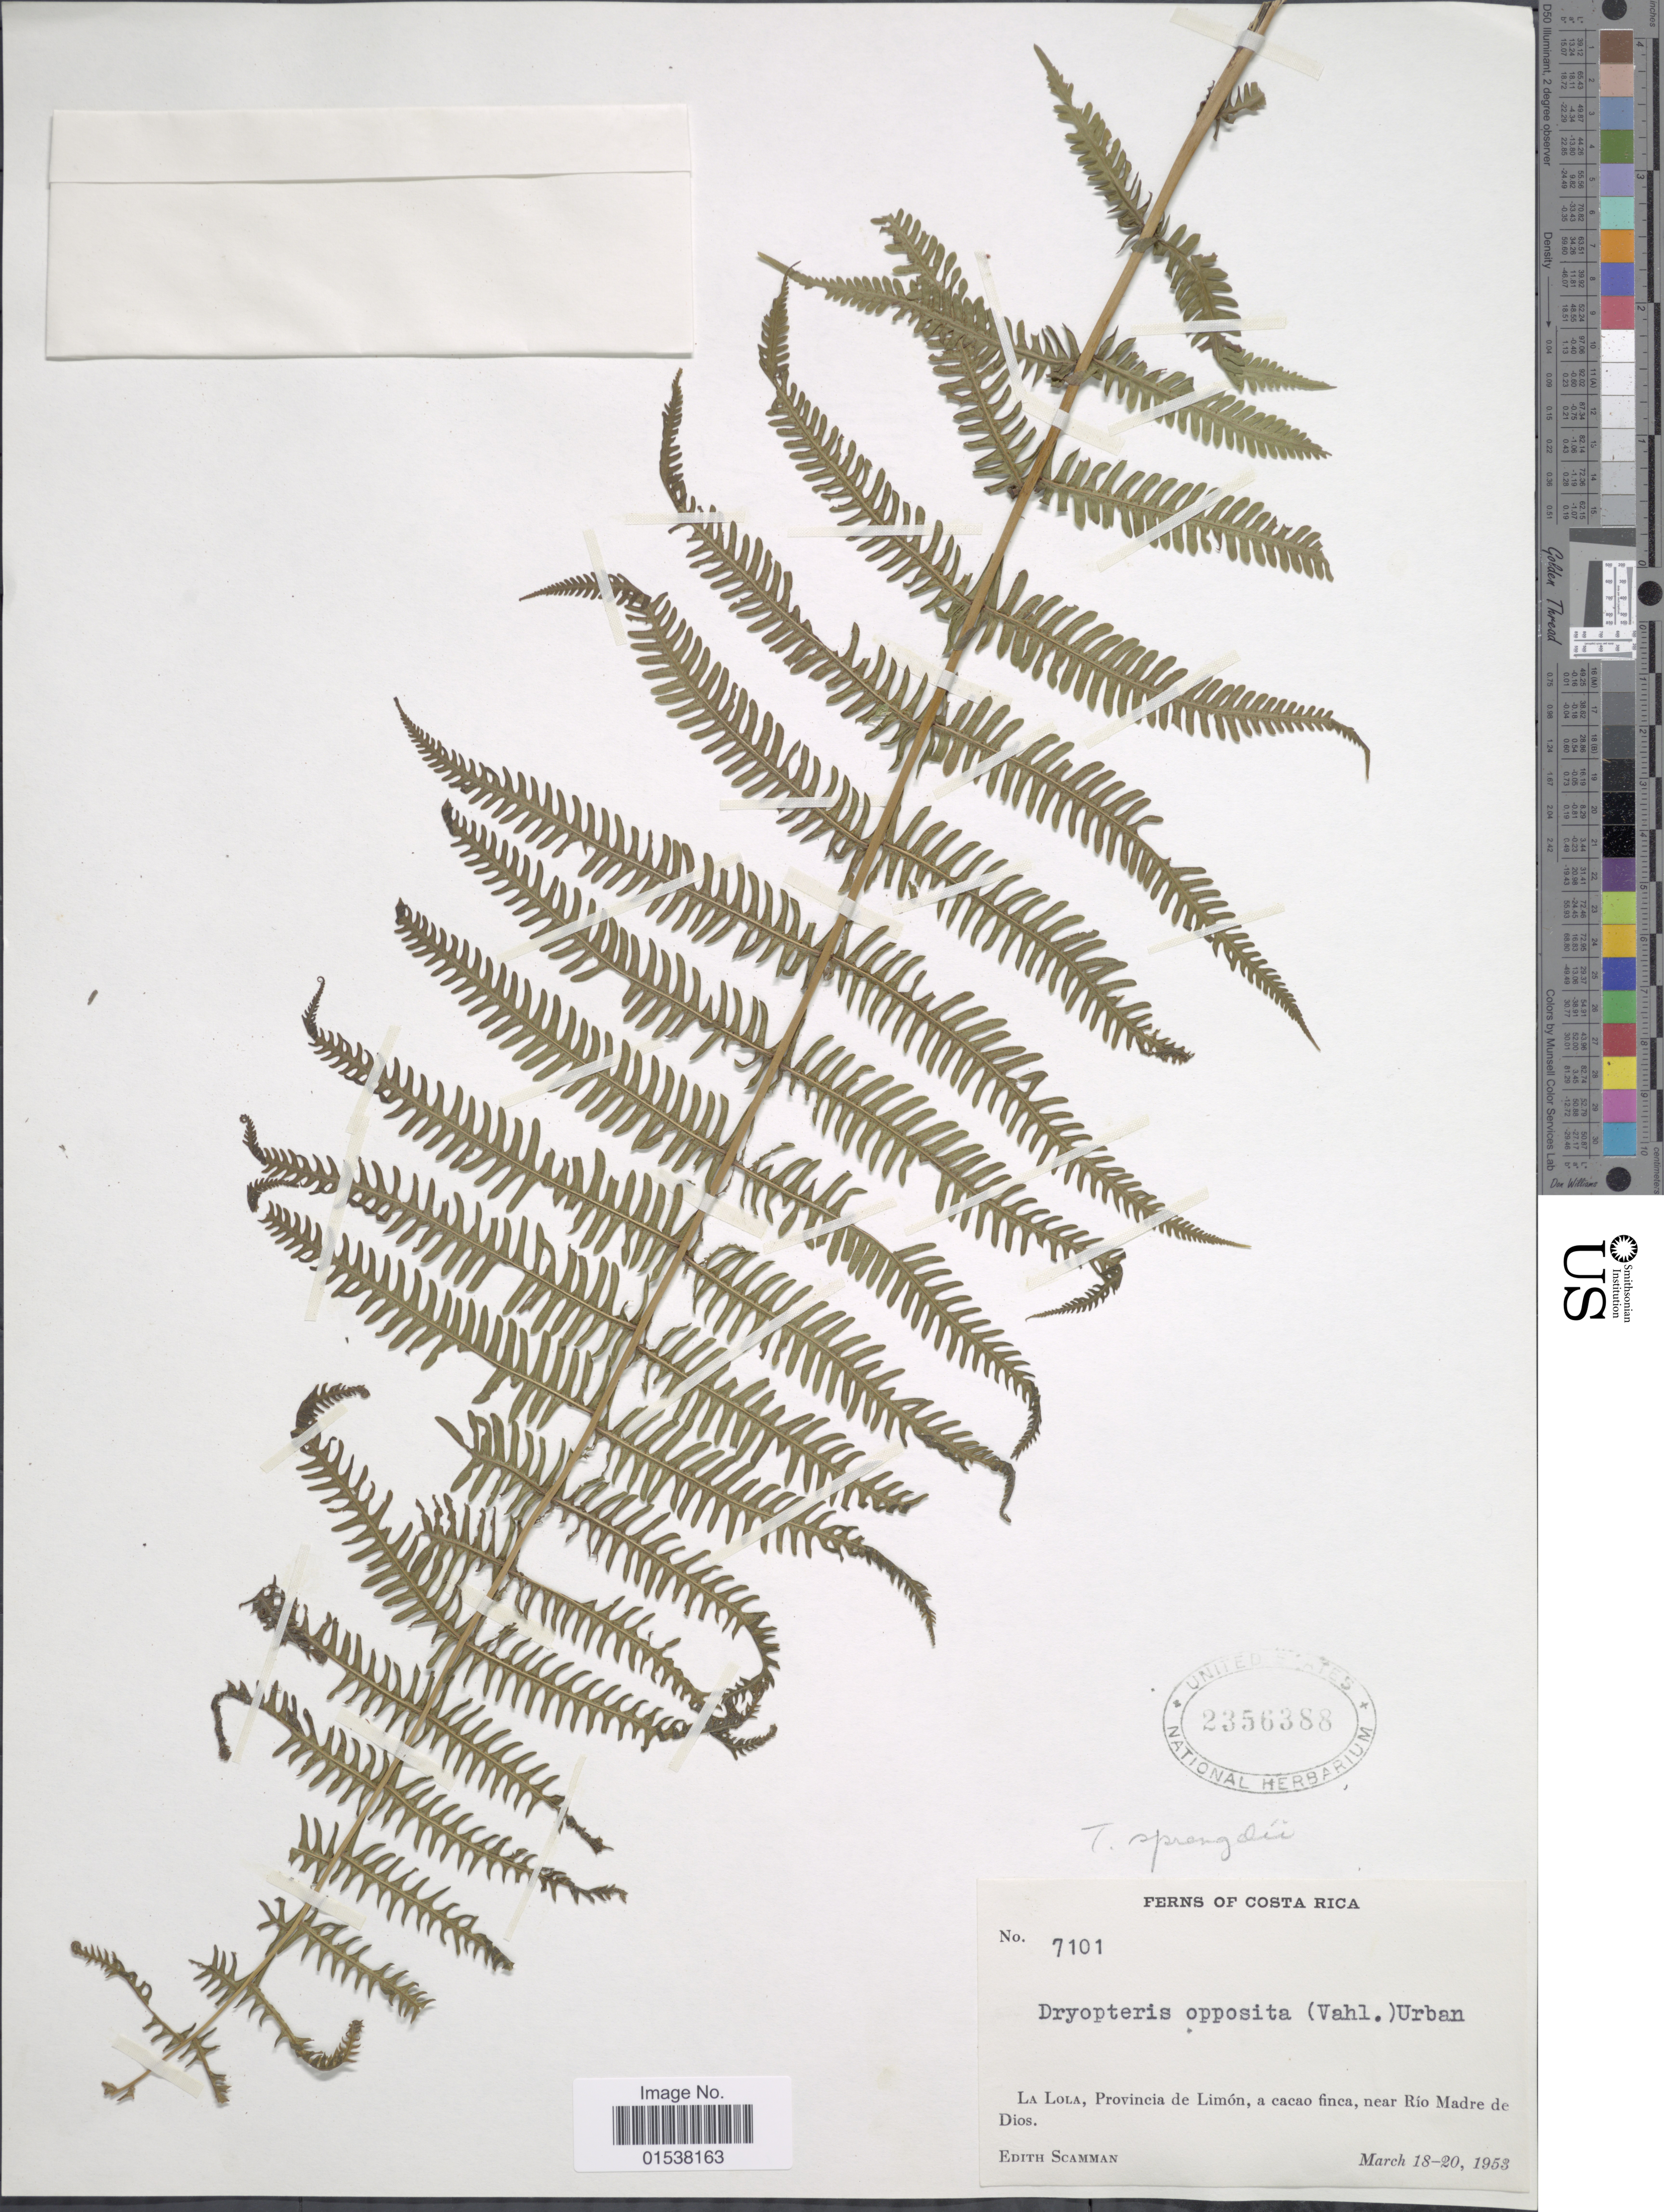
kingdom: Plantae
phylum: Tracheophyta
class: Polypodiopsida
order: Polypodiales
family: Thelypteridaceae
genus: Amauropelta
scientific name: Amauropelta balbisii (Spreng.) comb. nov., ined. 2015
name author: (Spreng.)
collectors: E. Scamman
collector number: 7101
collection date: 1953-03-18/1953-03-20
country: Costa Rica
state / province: Limón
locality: La Lola, Provincia de Limon, a cacao finca, near rio Madre de Dios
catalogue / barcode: US 2356388